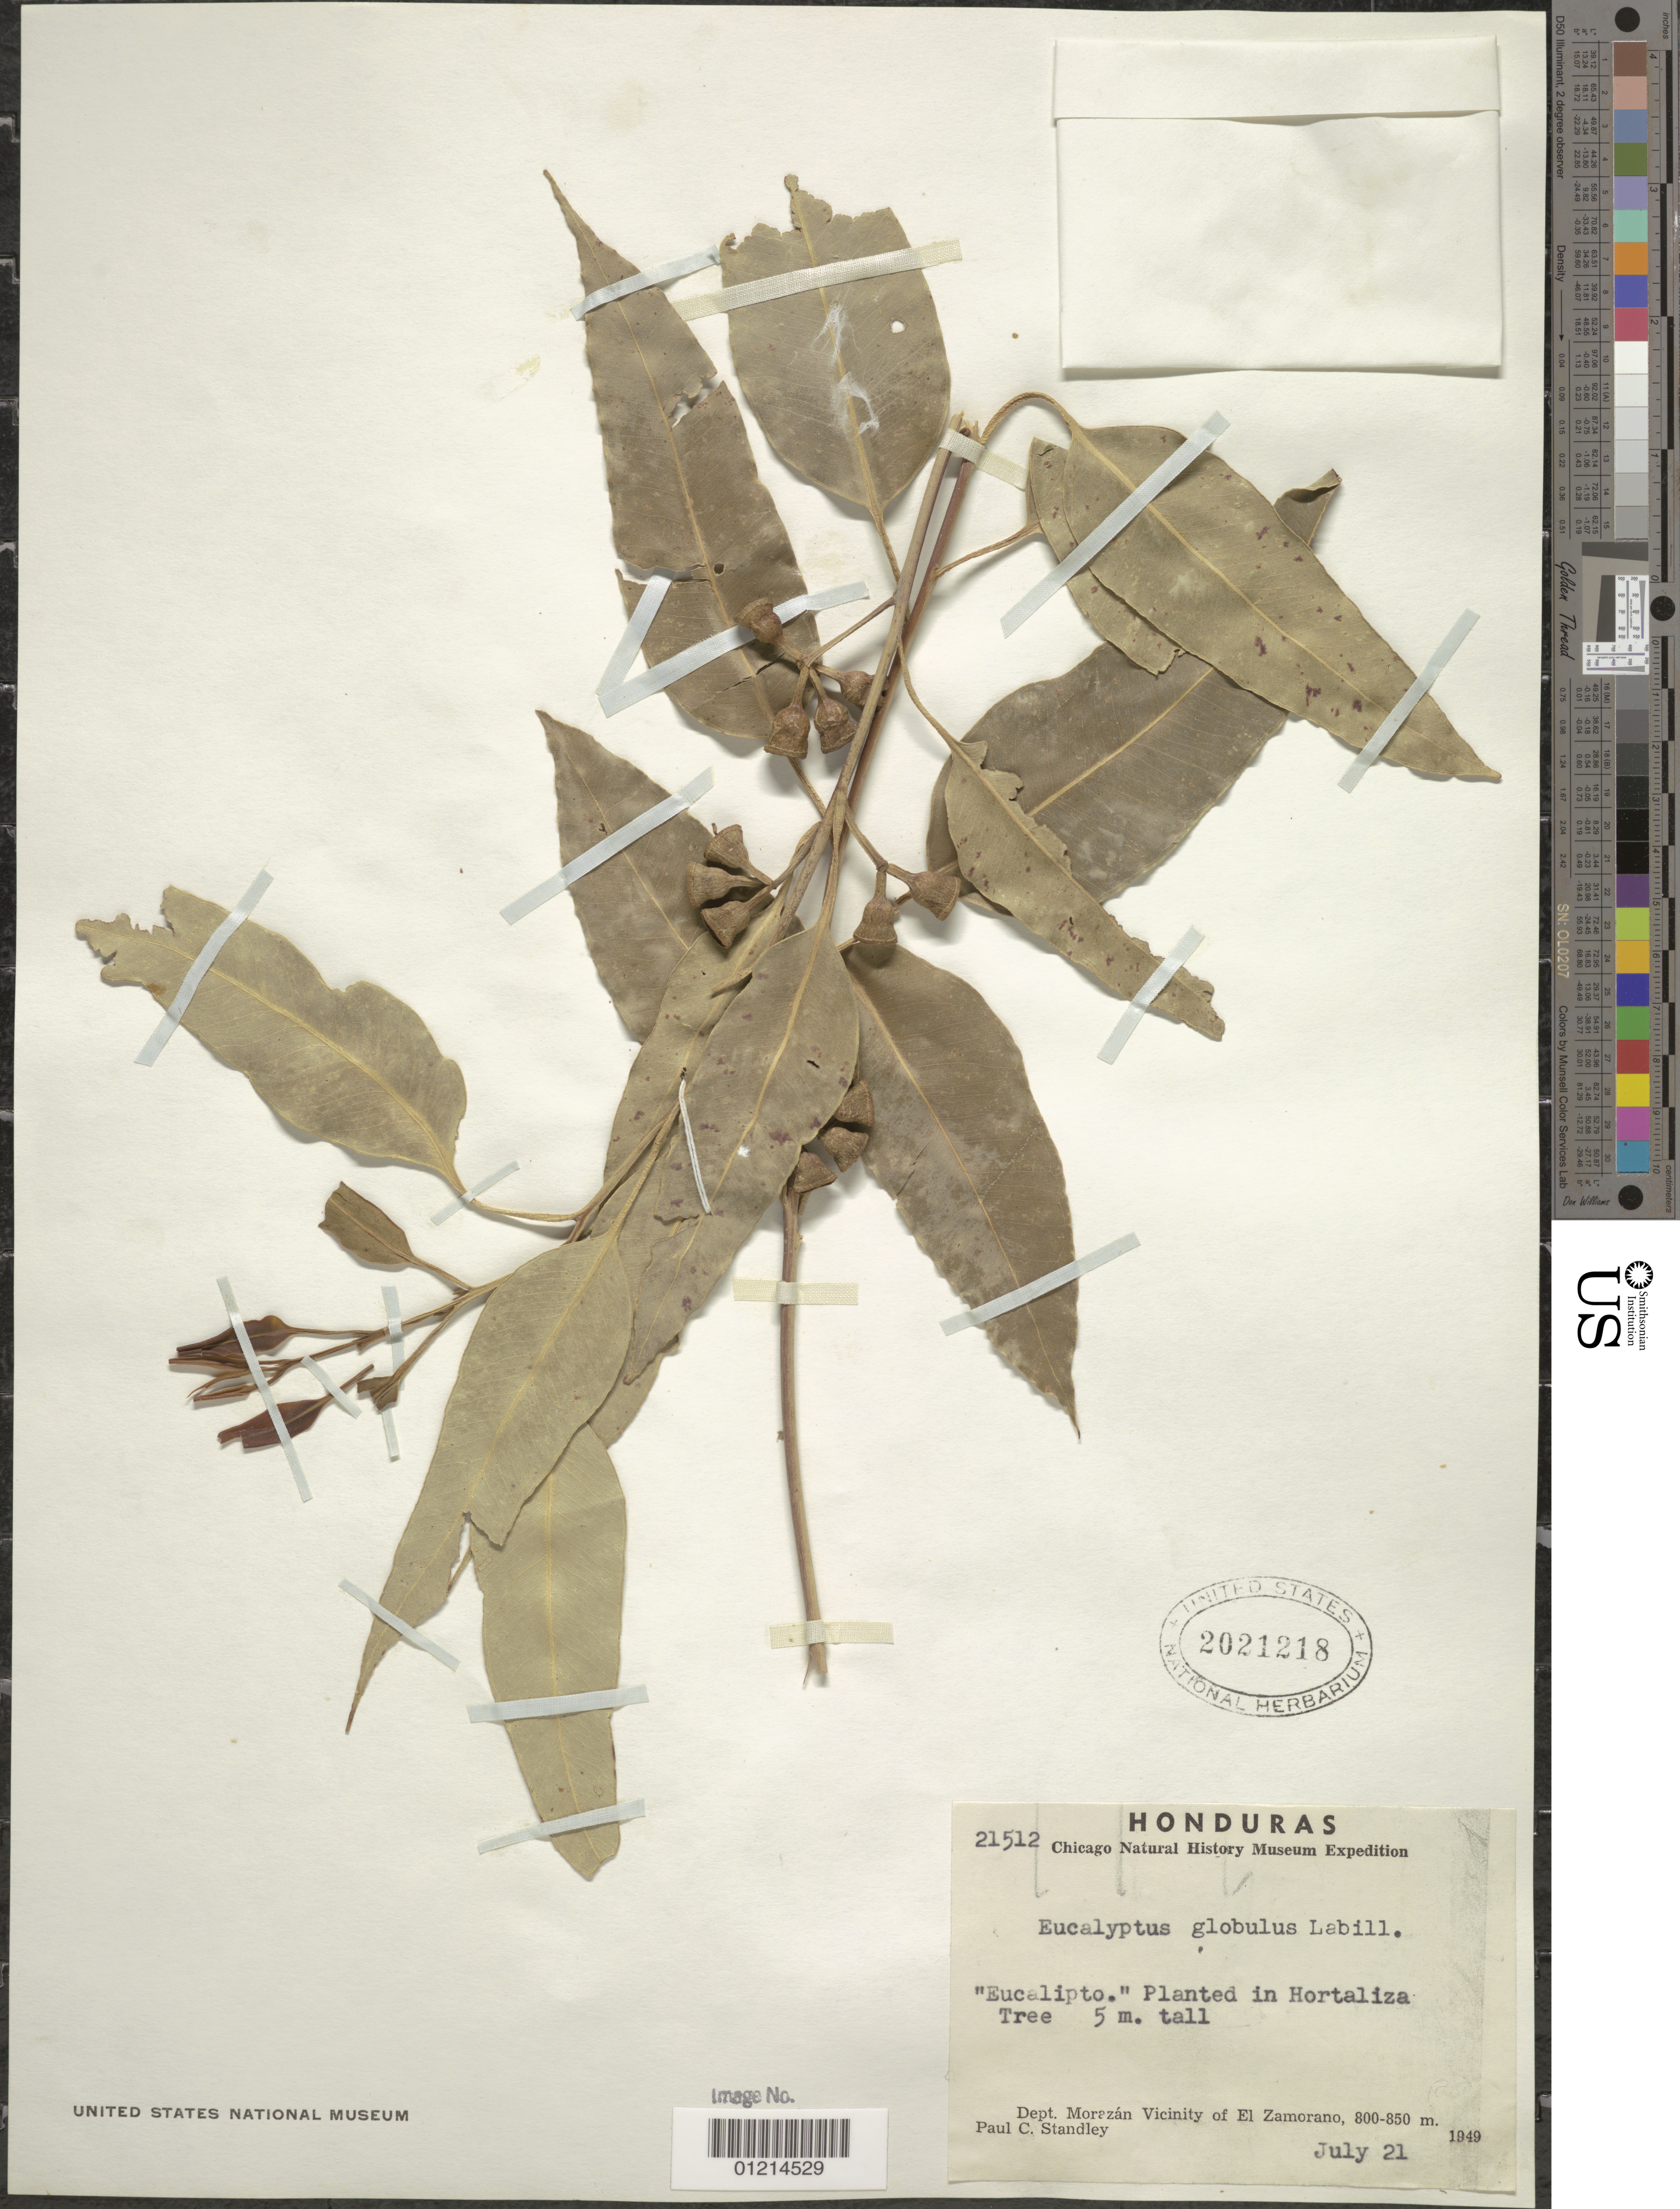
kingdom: Plantae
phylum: Tracheophyta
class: Magnoliopsida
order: Myrtales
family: Myrtaceae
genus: Eucalyptus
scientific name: Eucalyptus globulus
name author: Labill.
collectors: P. C. Standley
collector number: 21512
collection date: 1949-07-21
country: Honduras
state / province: Fco. Morazán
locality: Vicinity of El Zamorano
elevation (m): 800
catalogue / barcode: US 2021218